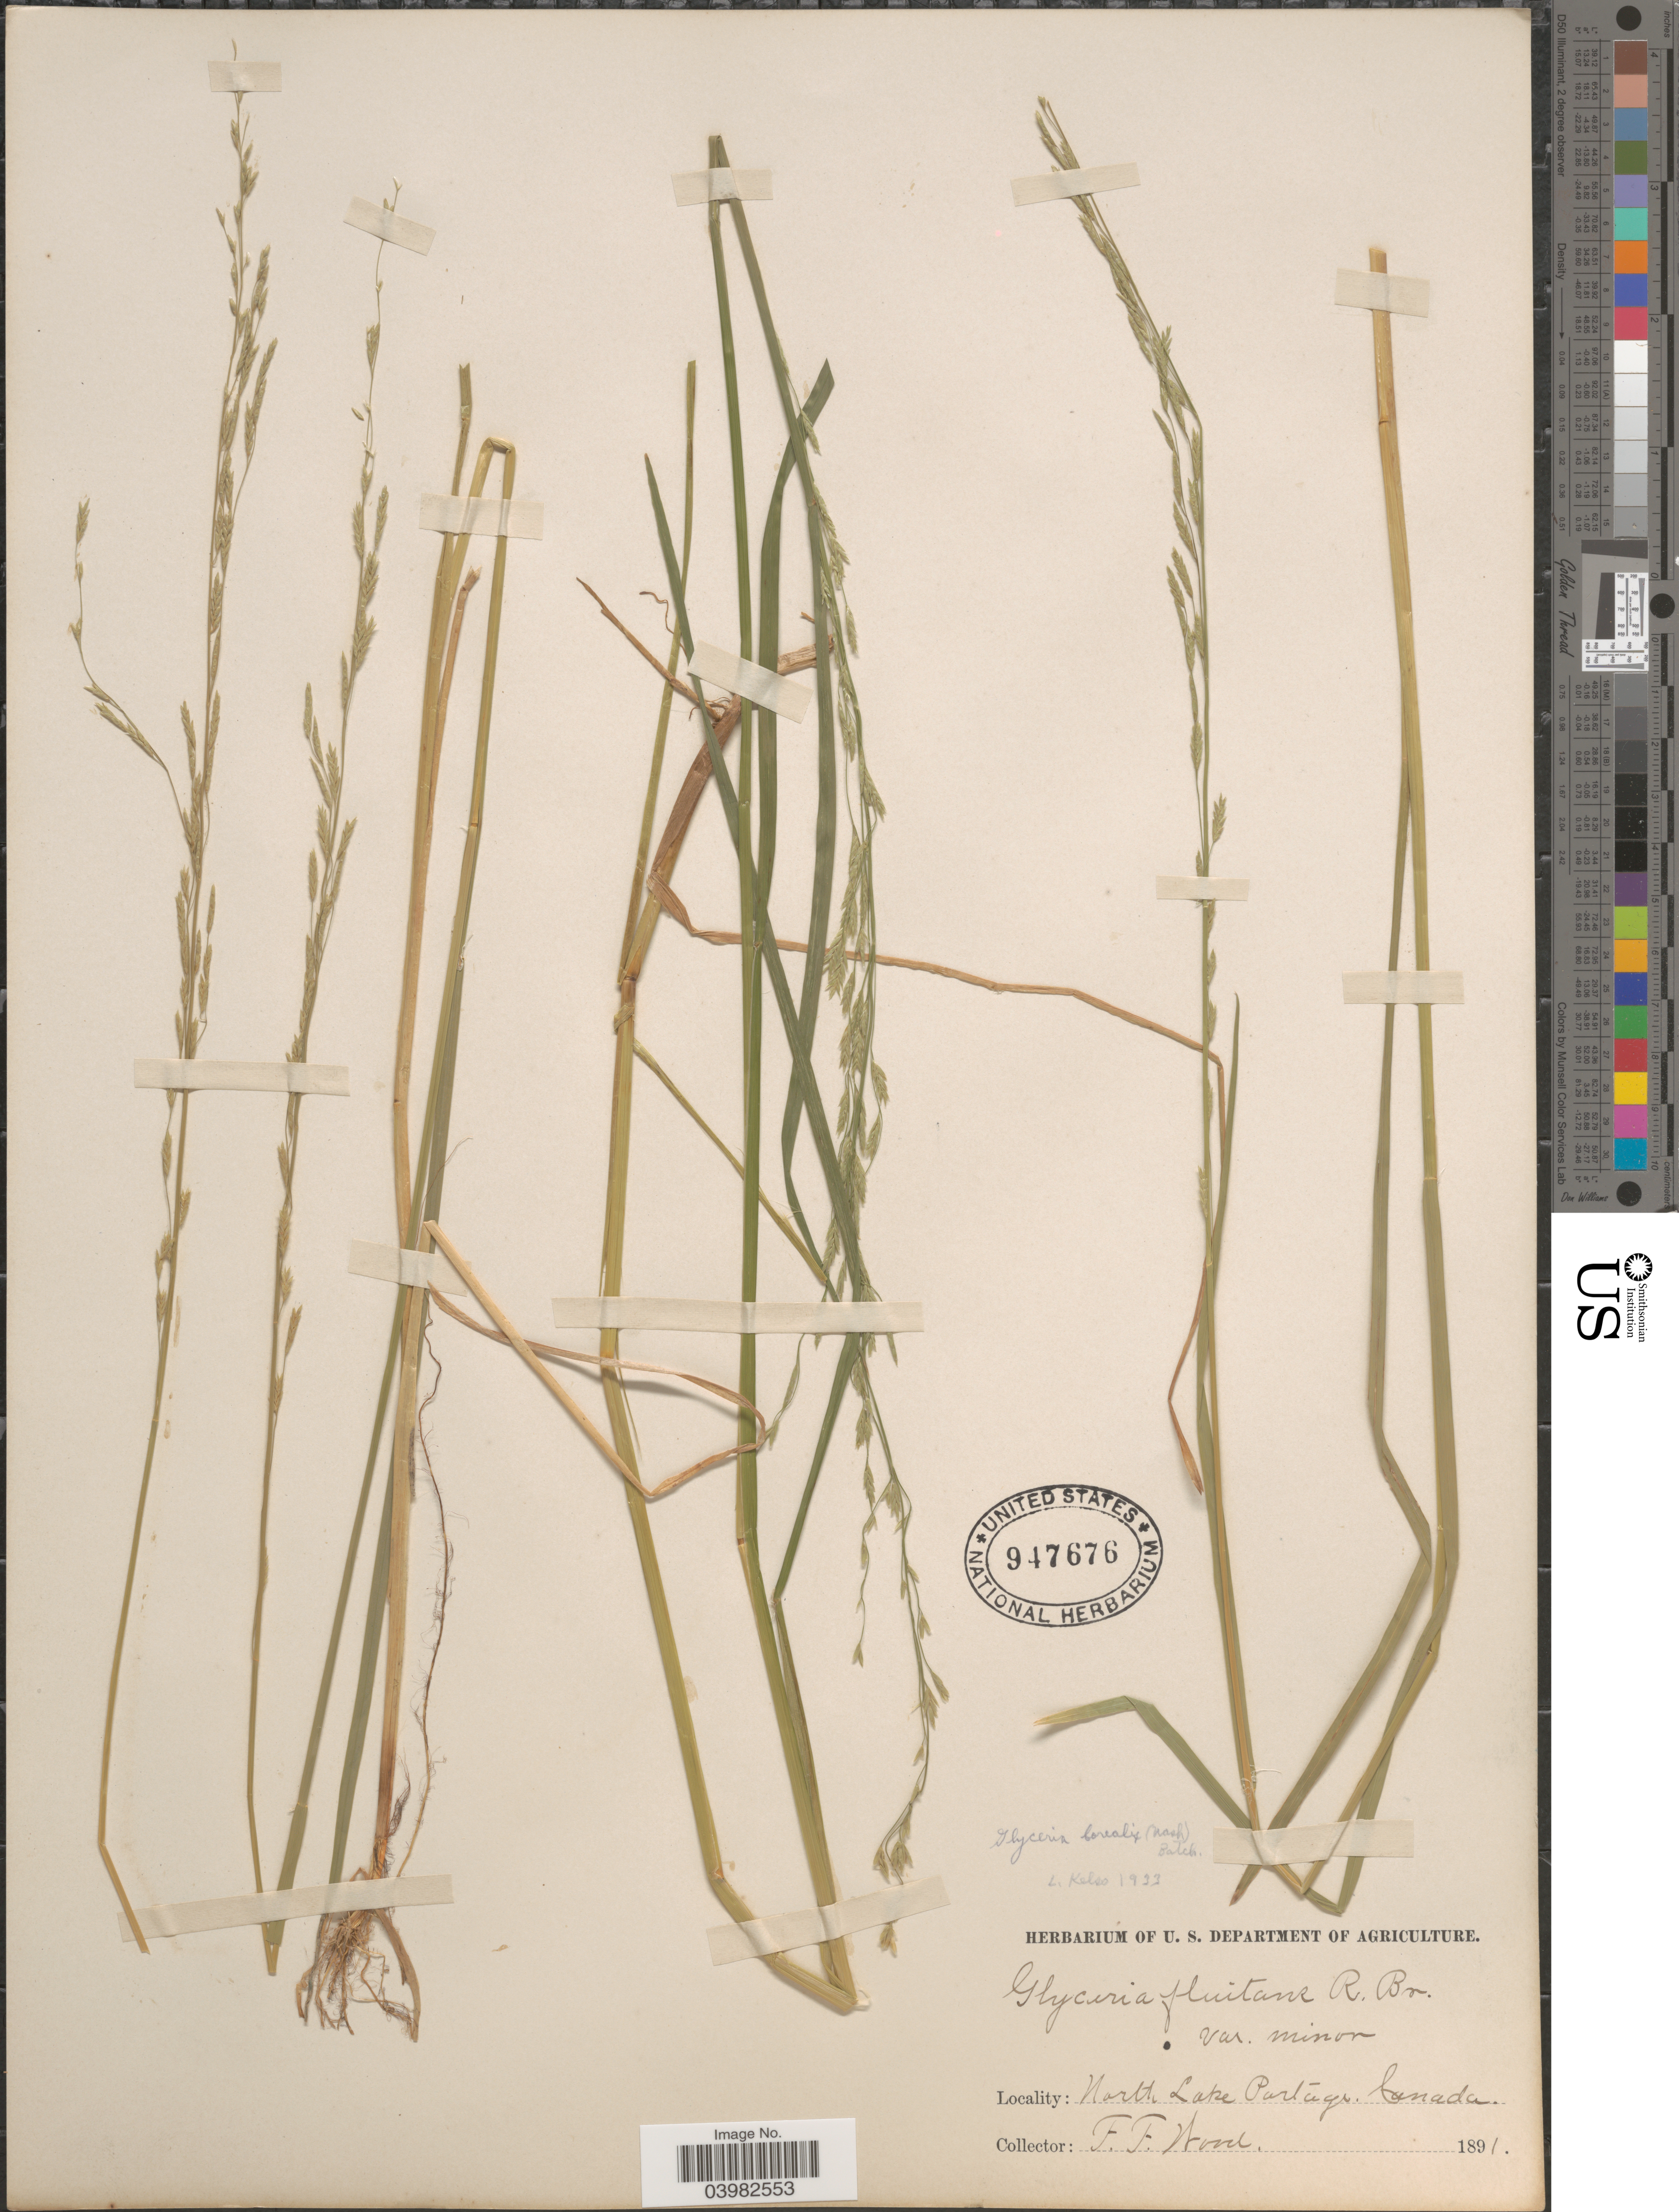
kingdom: Plantae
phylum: Tracheophyta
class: Liliopsida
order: Poales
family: Poaceae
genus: Glyceria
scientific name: Glyceria borealis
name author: (Nash) Batchelder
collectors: F. Wood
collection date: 1891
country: Canada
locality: North Lake Portage.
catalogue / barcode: US 947676